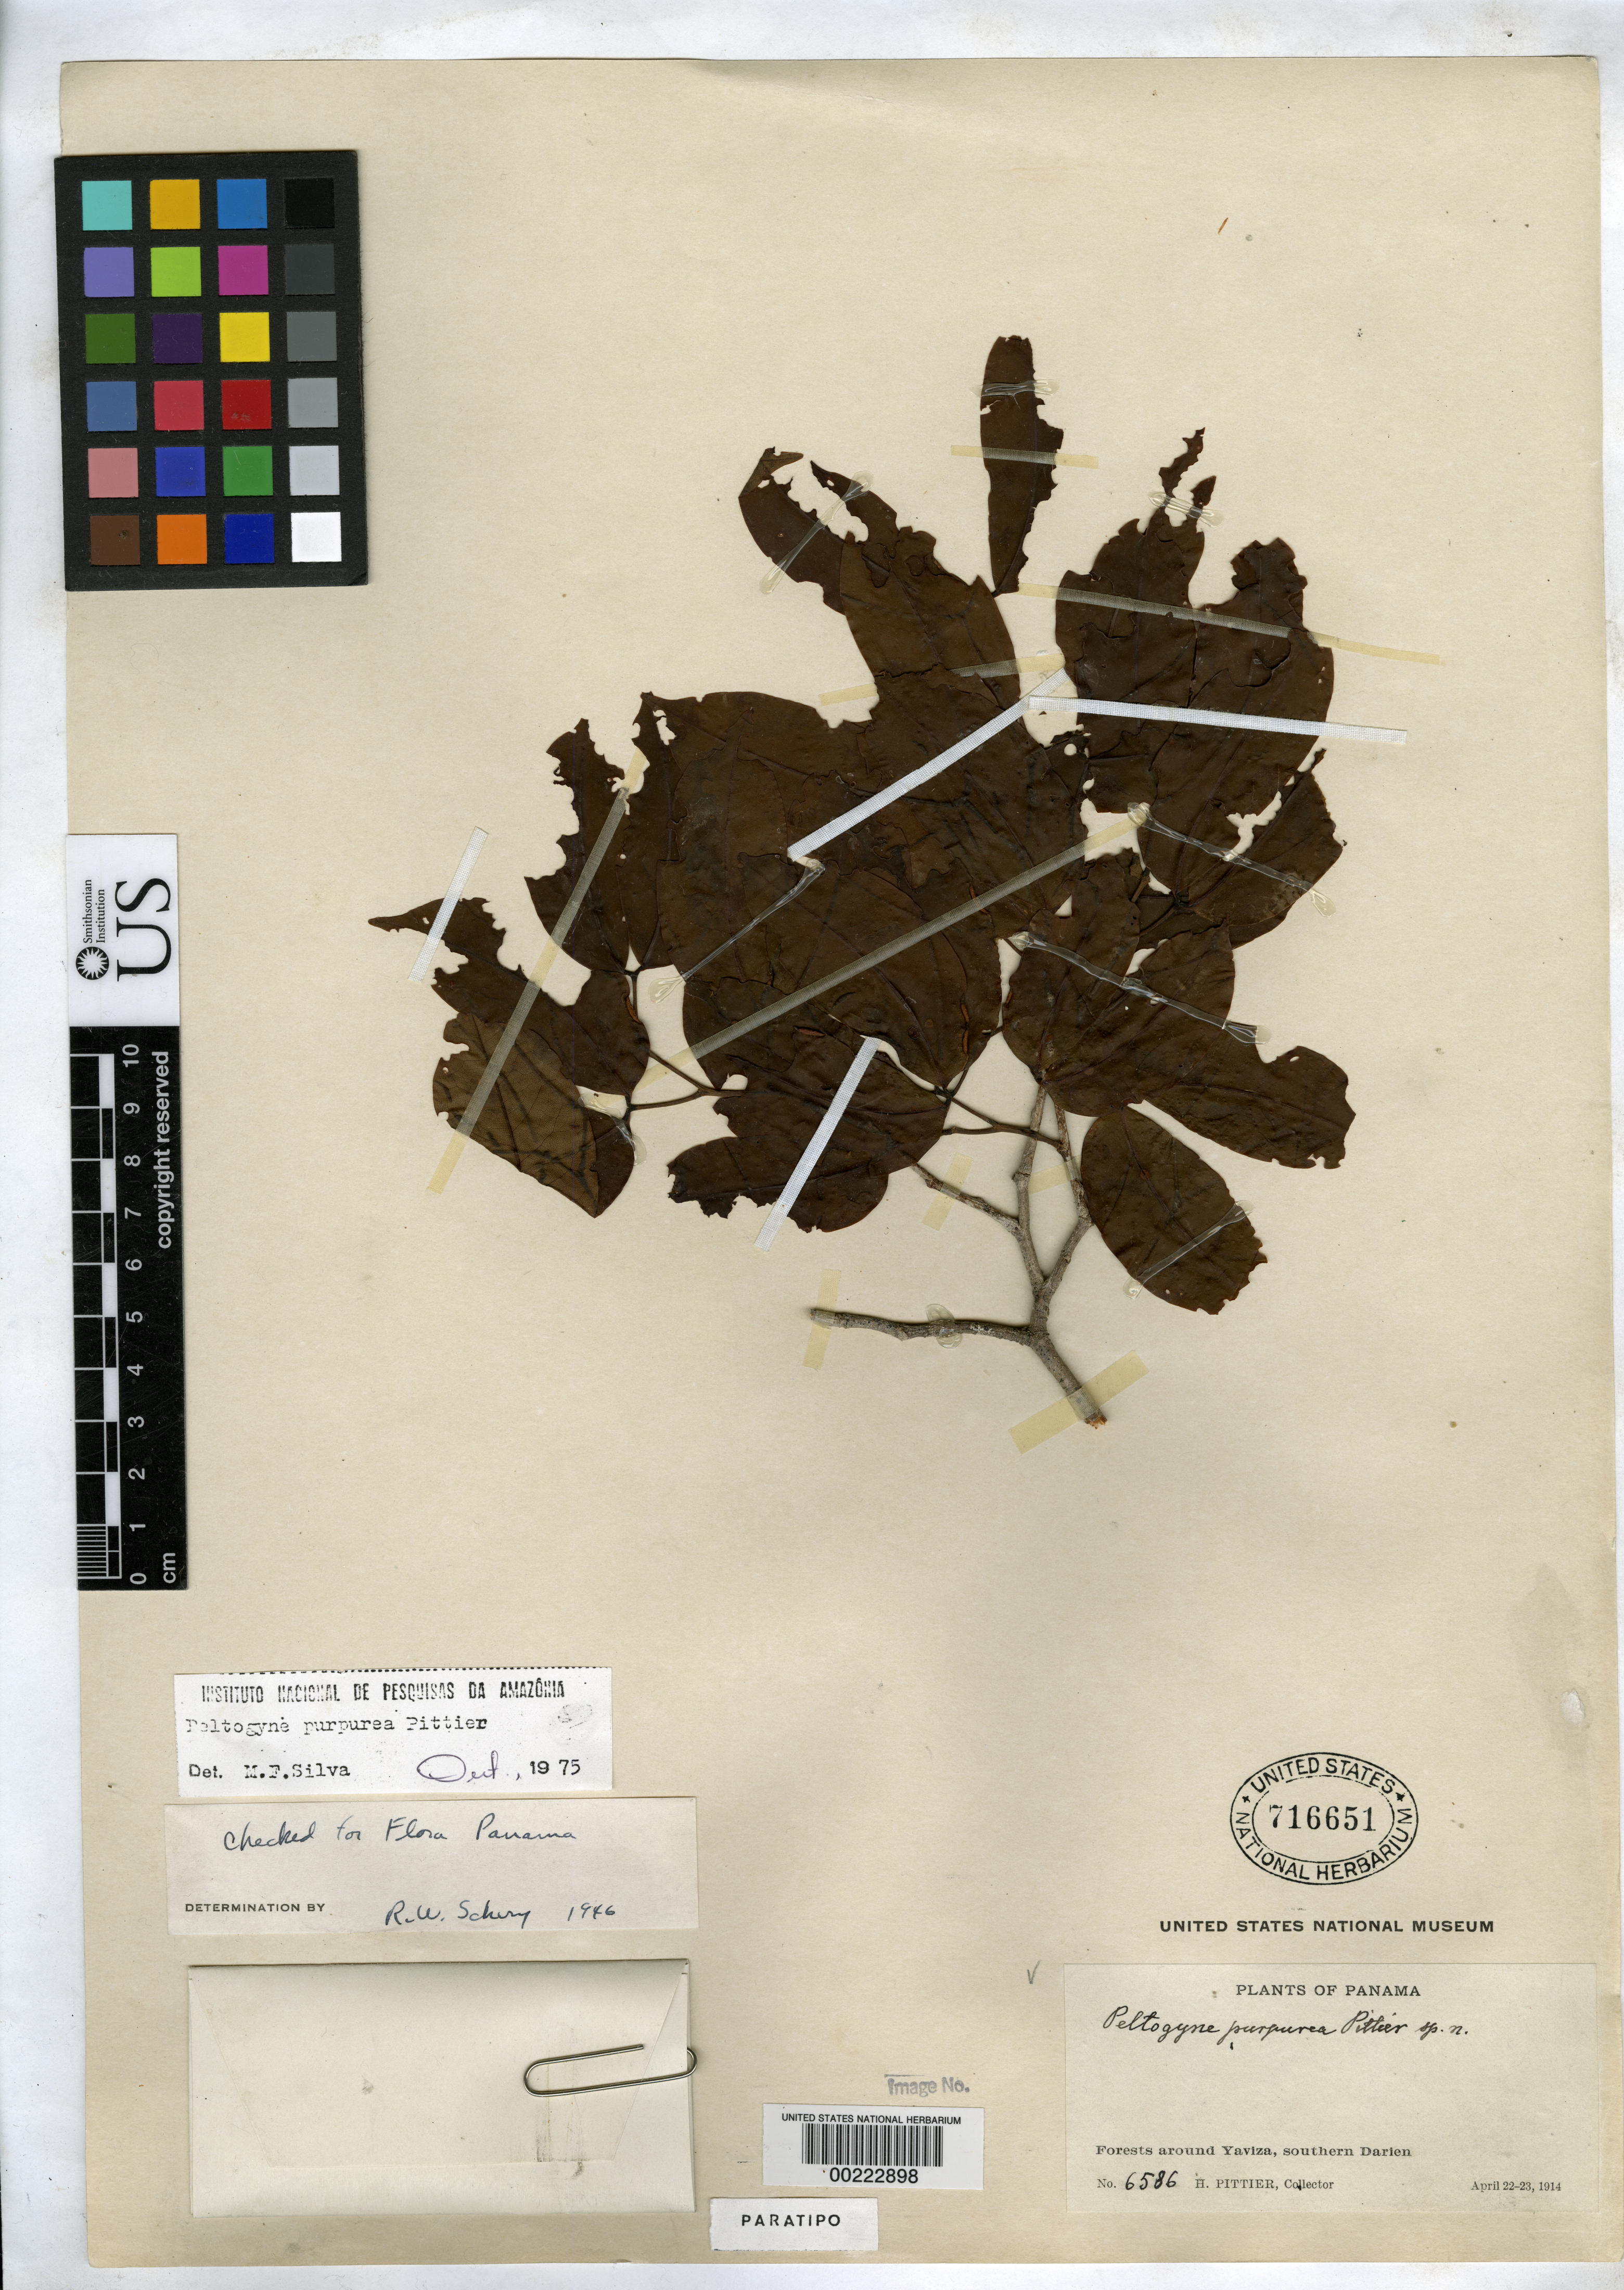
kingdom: Plantae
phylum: Tracheophyta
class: Magnoliopsida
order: Fabales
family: Fabaceae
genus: Peltogyne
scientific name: Peltogyne purpurea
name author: Pittier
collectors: H. F. Pittier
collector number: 6586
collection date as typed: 22 Apr 1914 to 23 Apr 1914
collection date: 1914-04-22/1914-04-23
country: Panama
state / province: Darién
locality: Around Yaviza, southern Darien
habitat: Forests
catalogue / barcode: US 716651